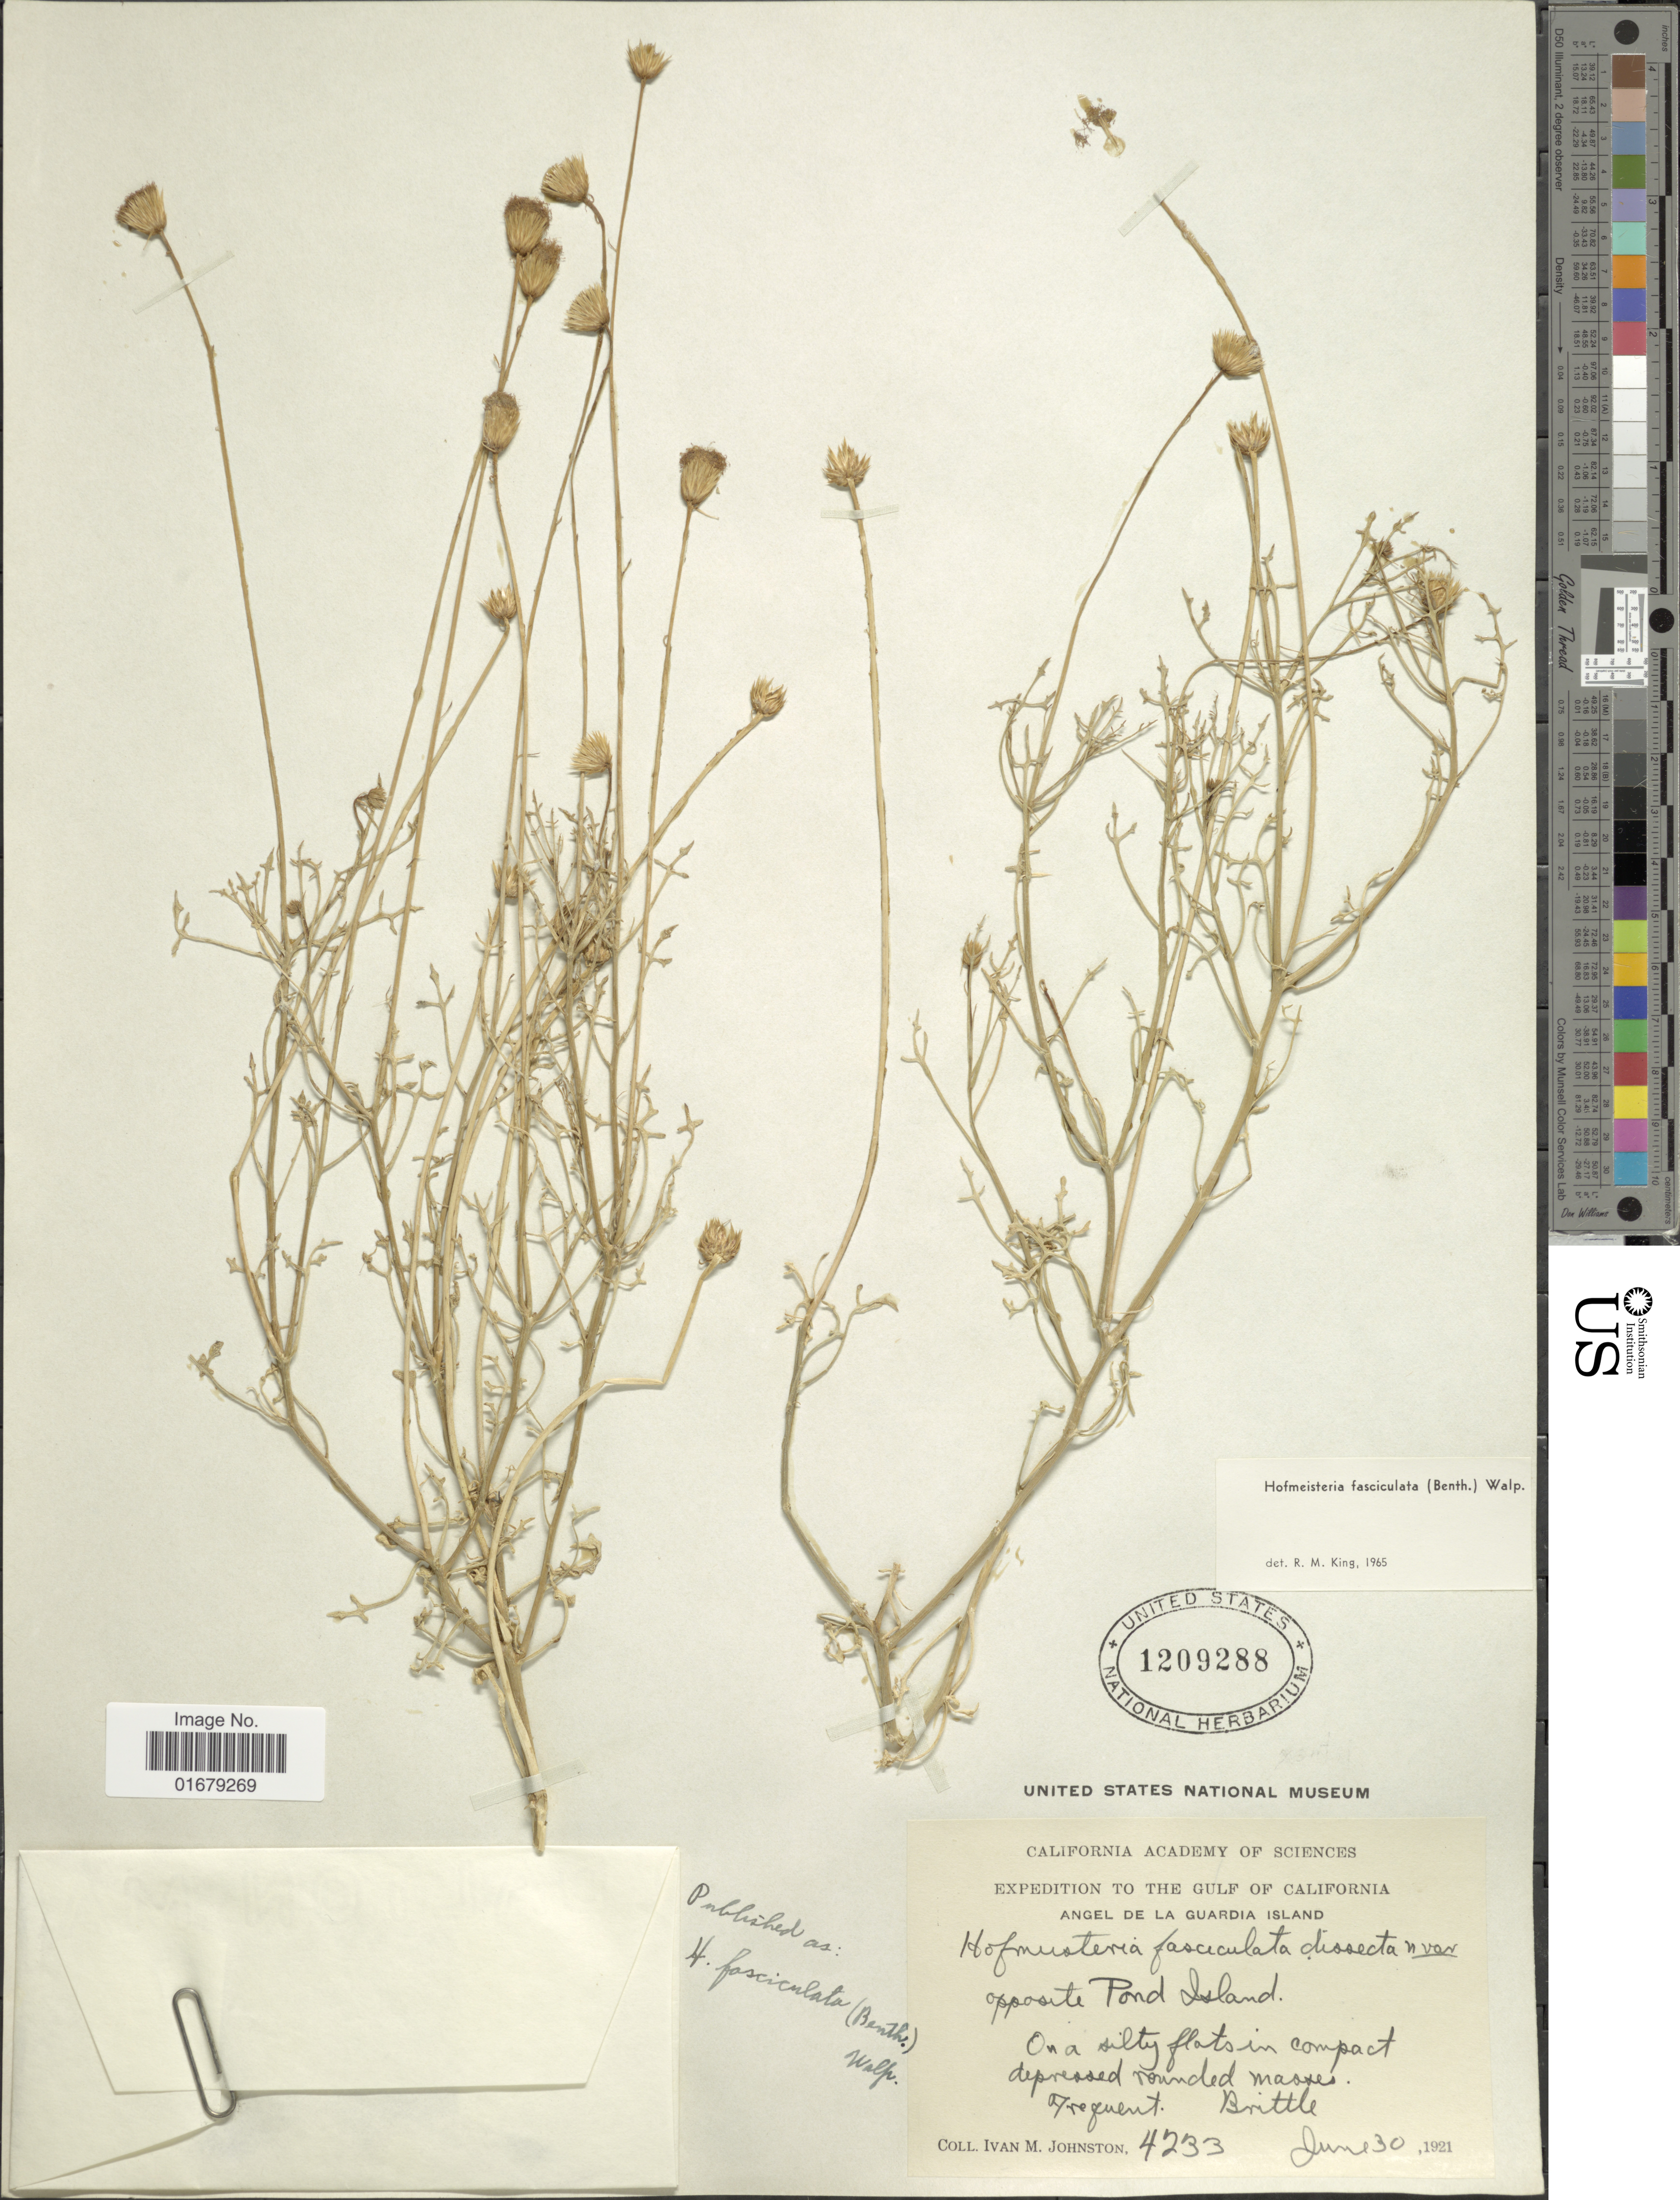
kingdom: Plantae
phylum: Tracheophyta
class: Magnoliopsida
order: Asterales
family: Asteraceae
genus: Hofmeisteria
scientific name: Hofmeisteria fasciculata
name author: (Benth.) Walp.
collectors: I.M. Johnston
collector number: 4233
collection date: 1921-06-30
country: Mexico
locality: The Gulf of California, Angel de la Guardia island, opposite Pond Island.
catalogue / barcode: US 1209288